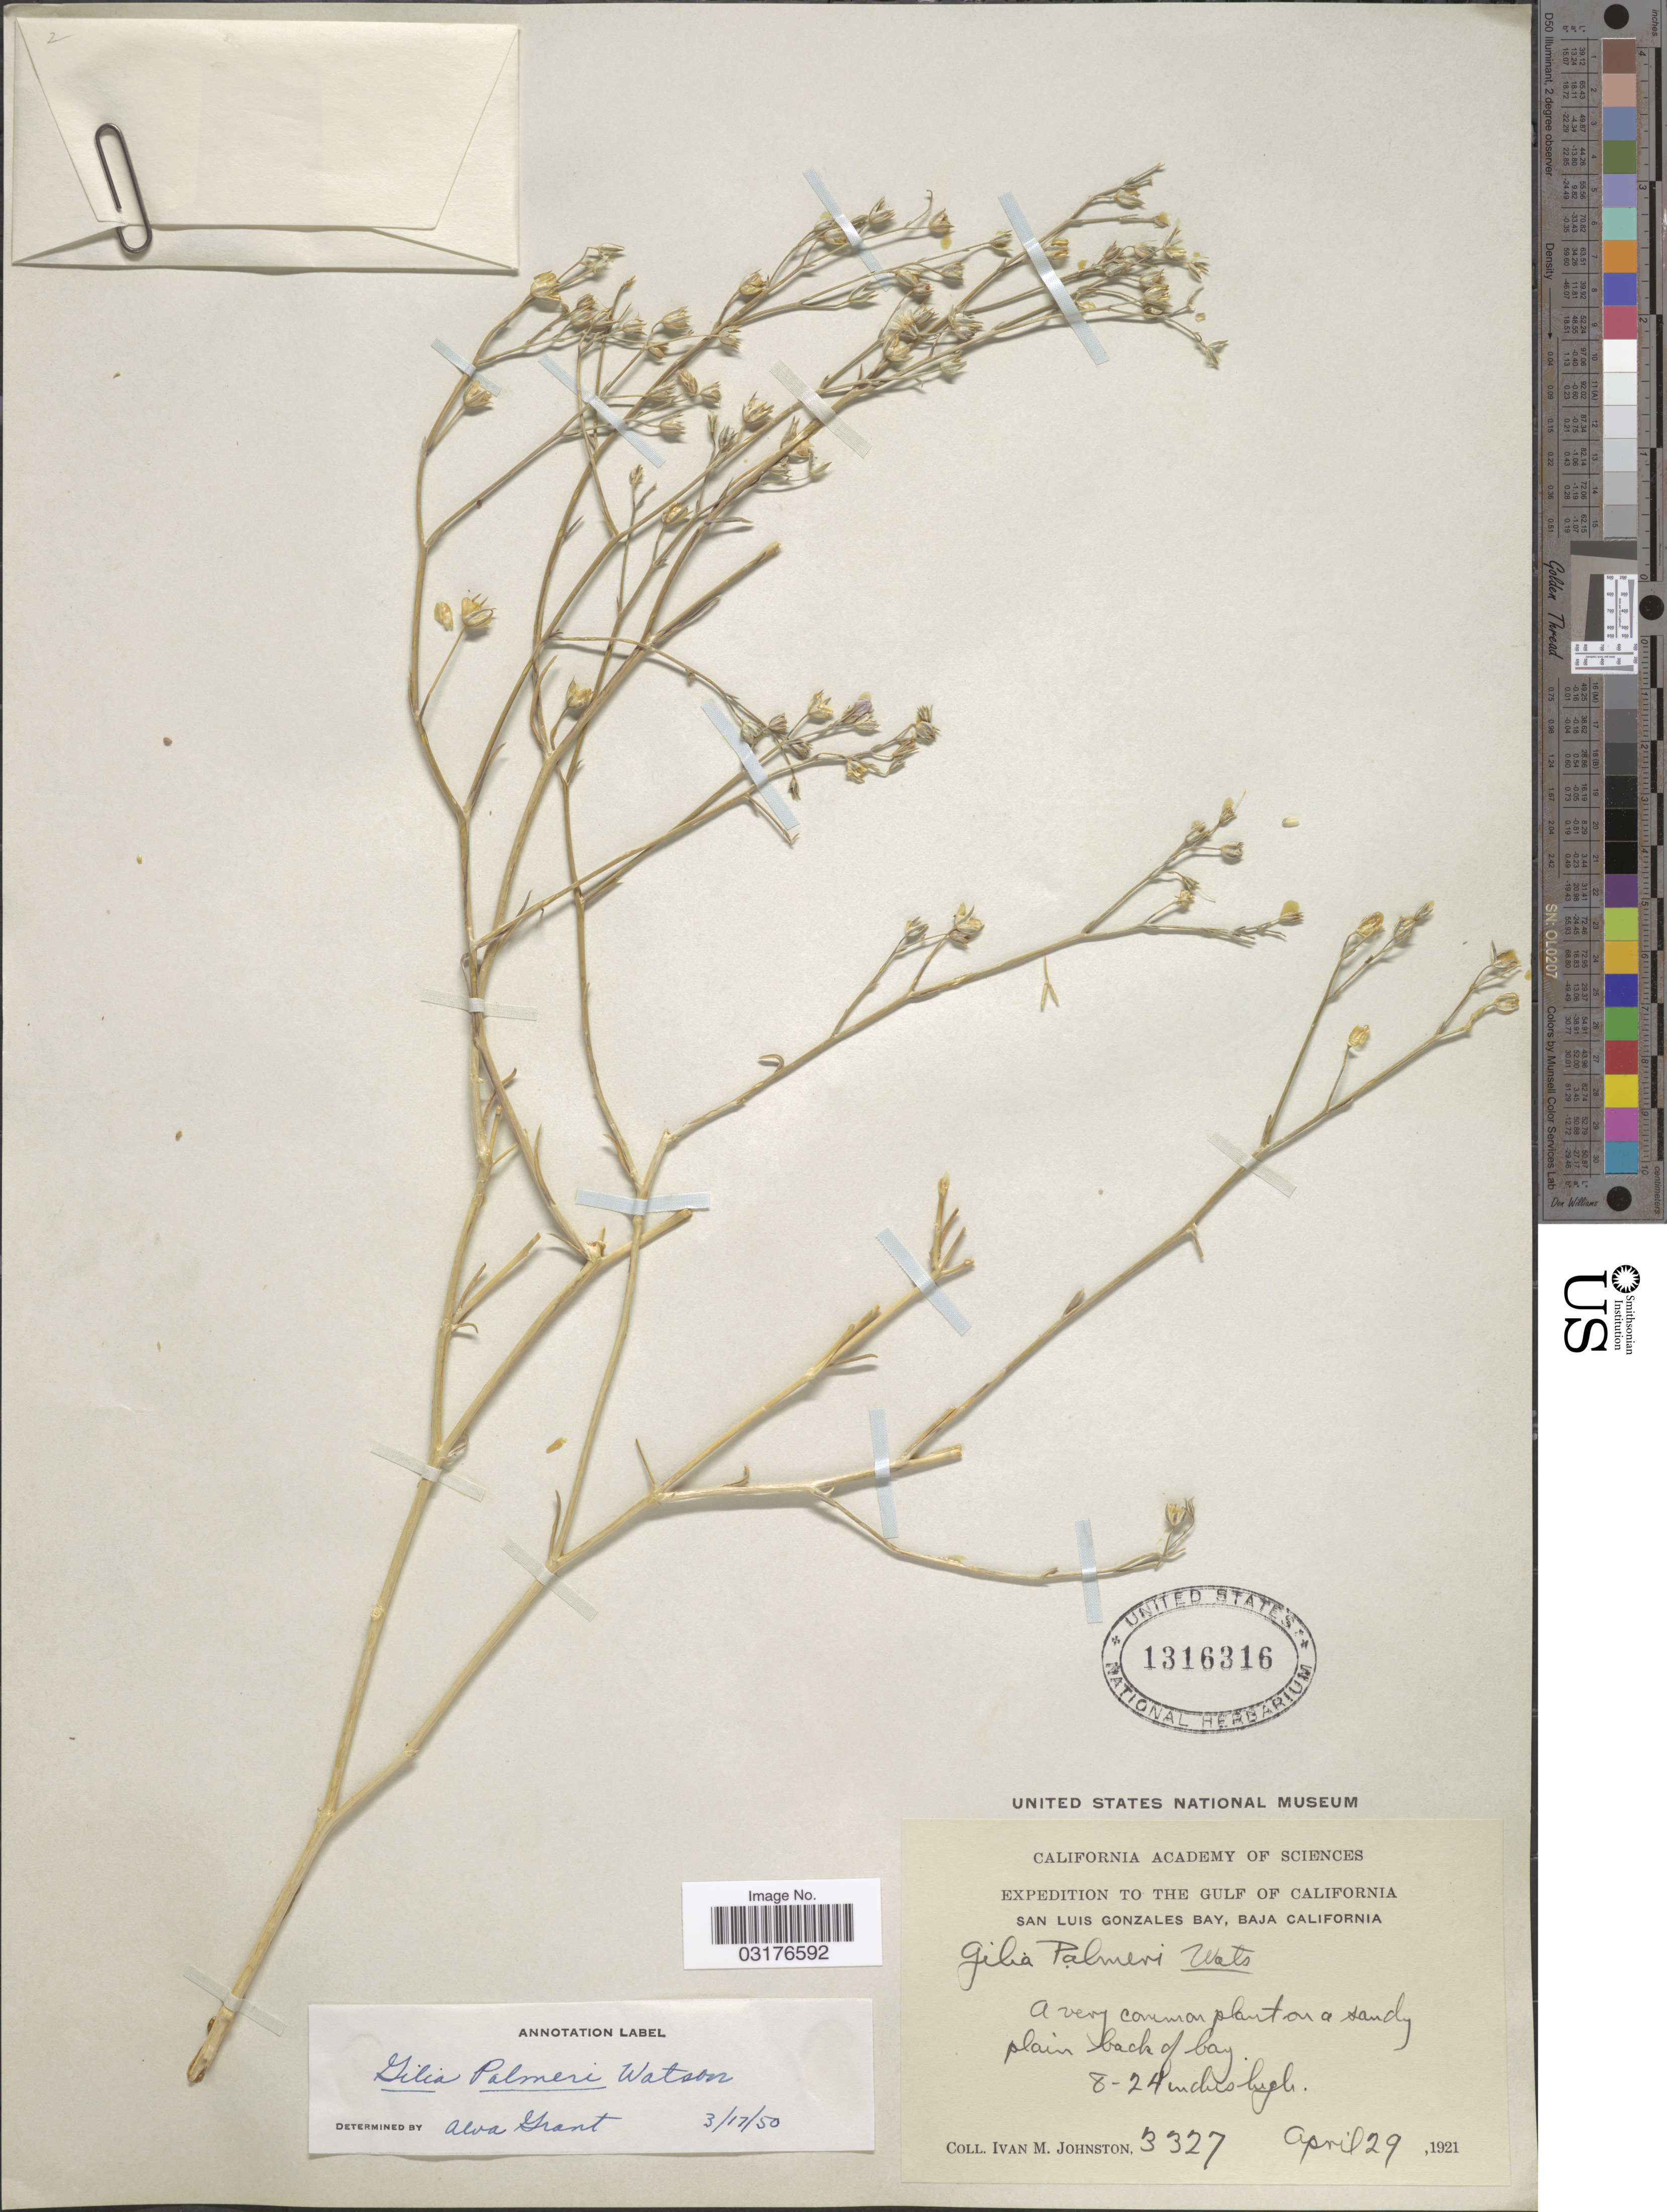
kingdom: Plantae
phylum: Tracheophyta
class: Magnoliopsida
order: Ericales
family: Polemoniaceae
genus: Bryantiella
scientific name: Bryantiella palmeri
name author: (S. Watson) J.M. Porter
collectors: I.M. Johnston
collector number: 3327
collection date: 1921-04-29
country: Mexico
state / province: Baja California Norte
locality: The Gulf of California. San Luis Gonzales Bay.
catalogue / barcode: US 1316316